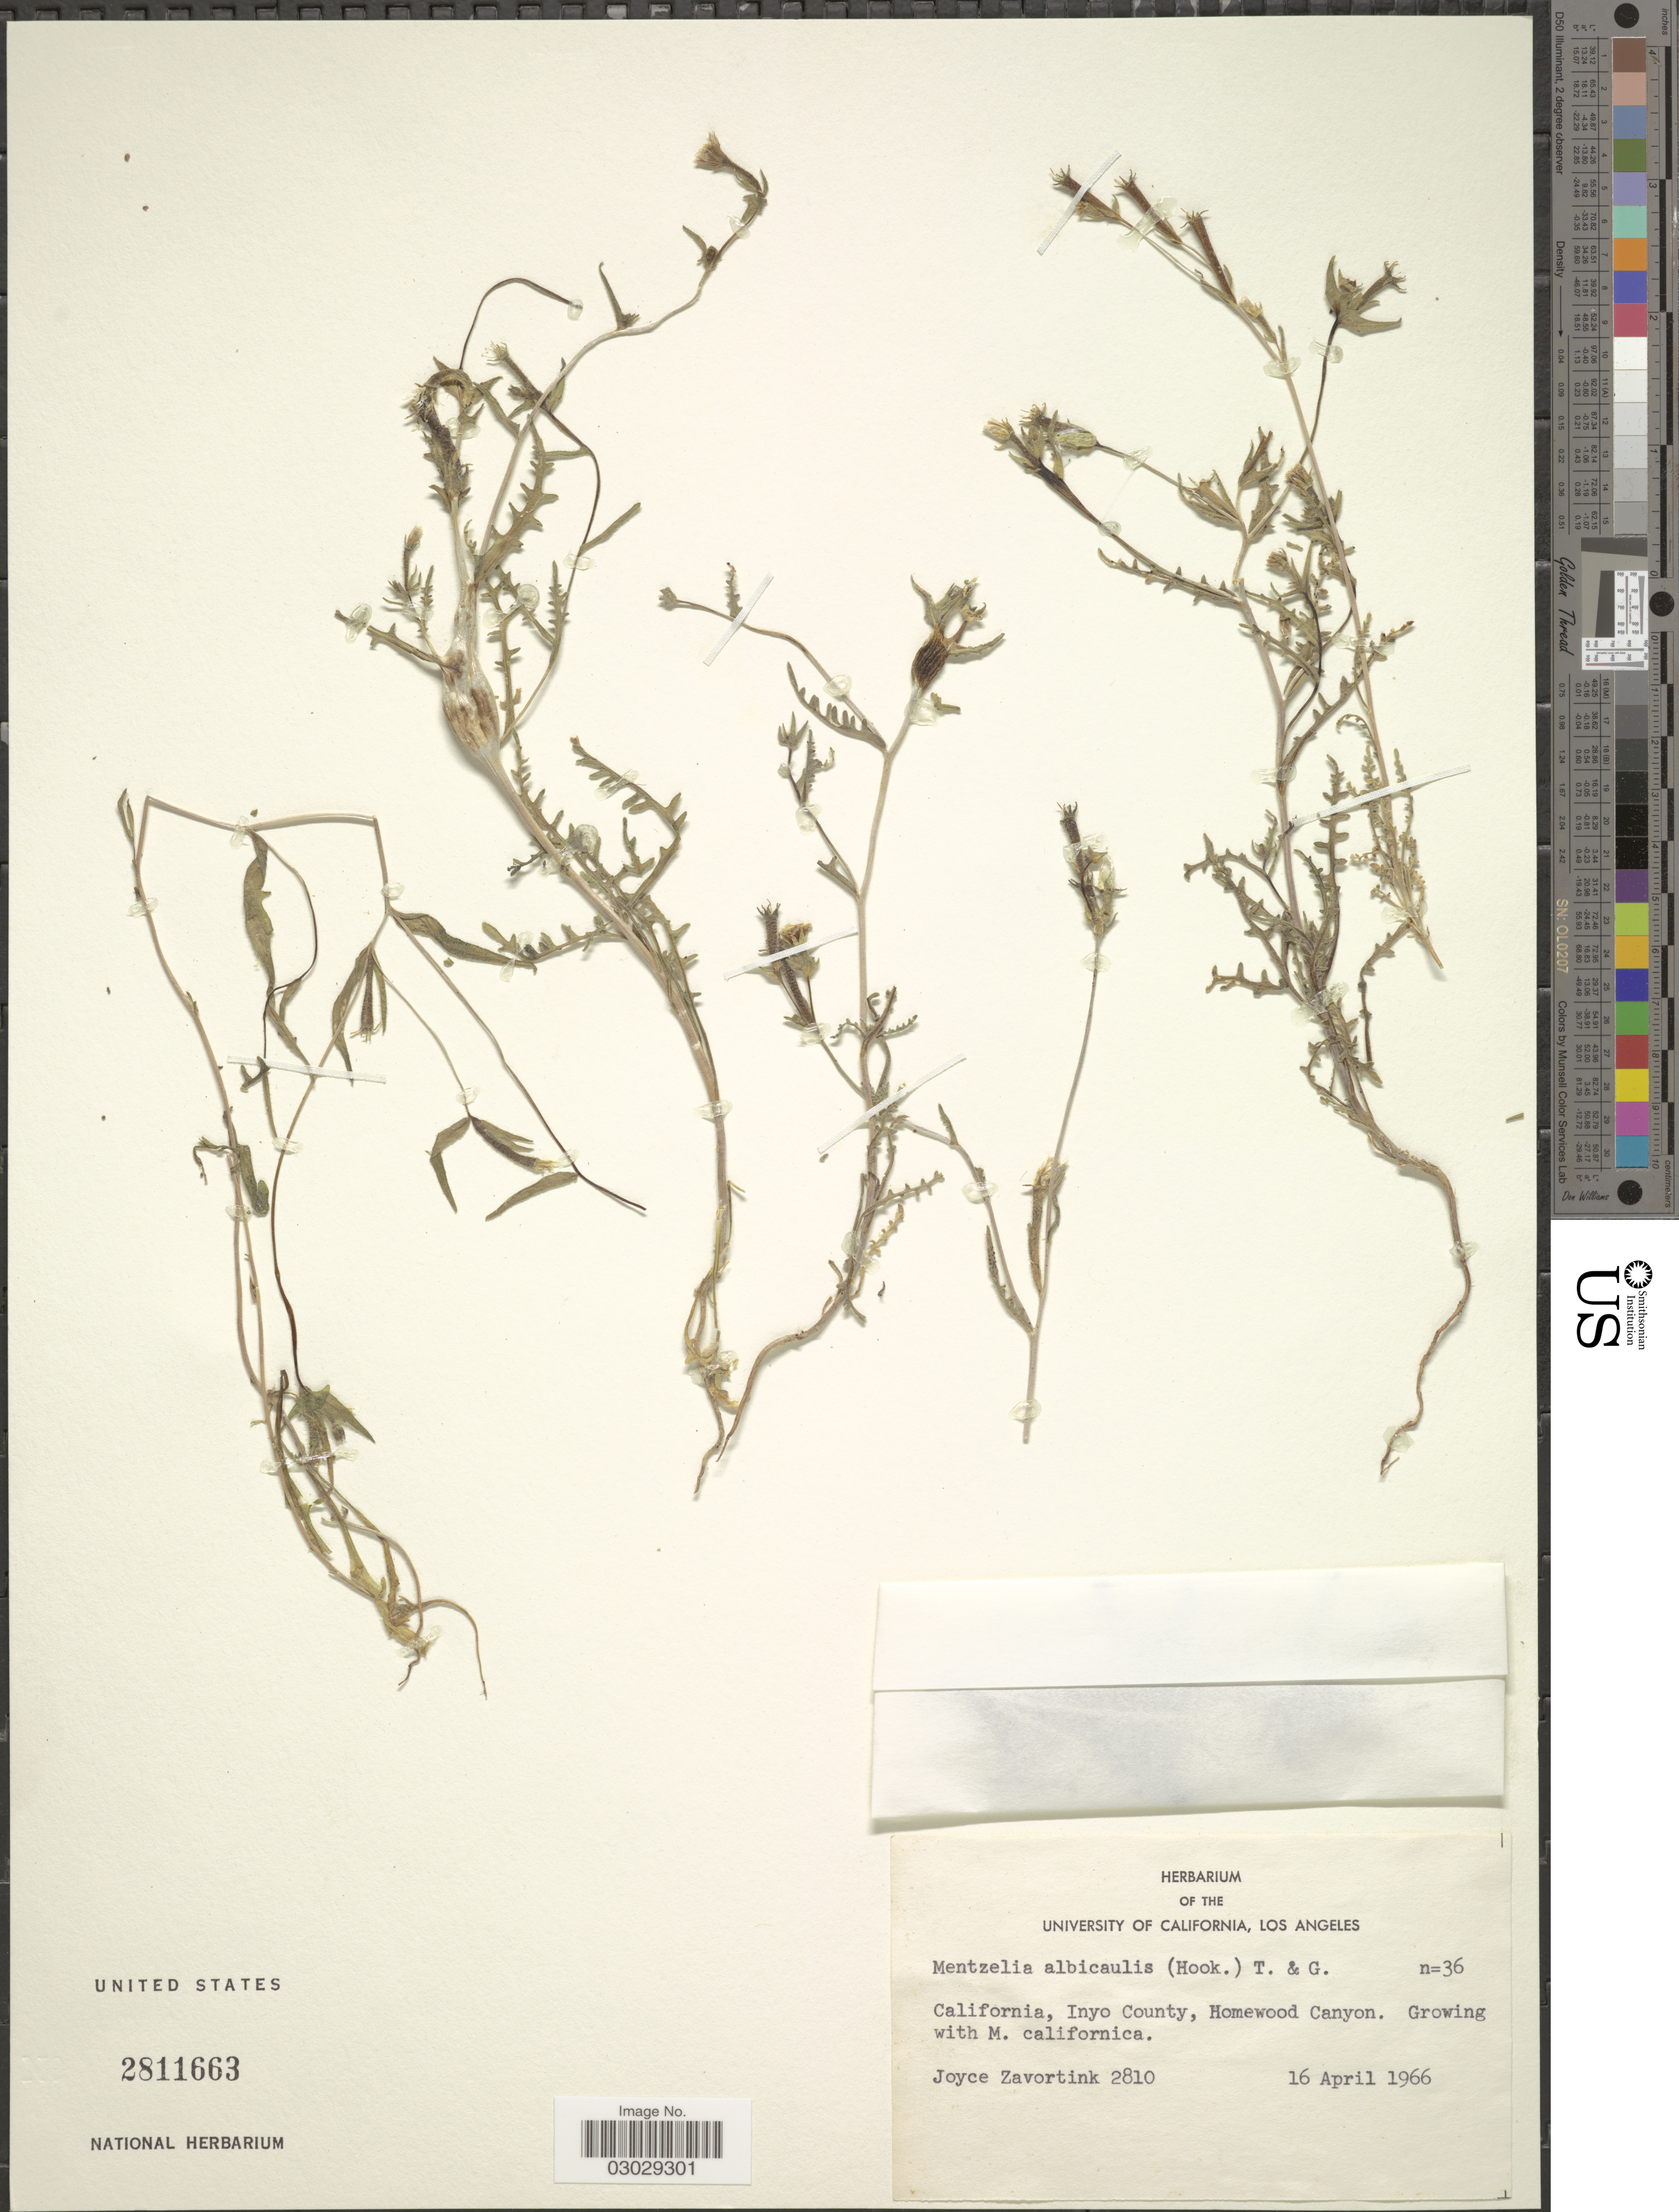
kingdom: Plantae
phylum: Tracheophyta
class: Magnoliopsida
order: Cornales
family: Loasaceae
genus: Mentzelia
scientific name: Mentzelia albicaulis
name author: (Douglas ex Hook.) Douglas ex Torr. & A. Gray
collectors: J. Zavortink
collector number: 2810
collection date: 1966-04-16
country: United States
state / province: California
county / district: Inyo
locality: Inyo County, Homewood Canyon.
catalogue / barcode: US 2811663